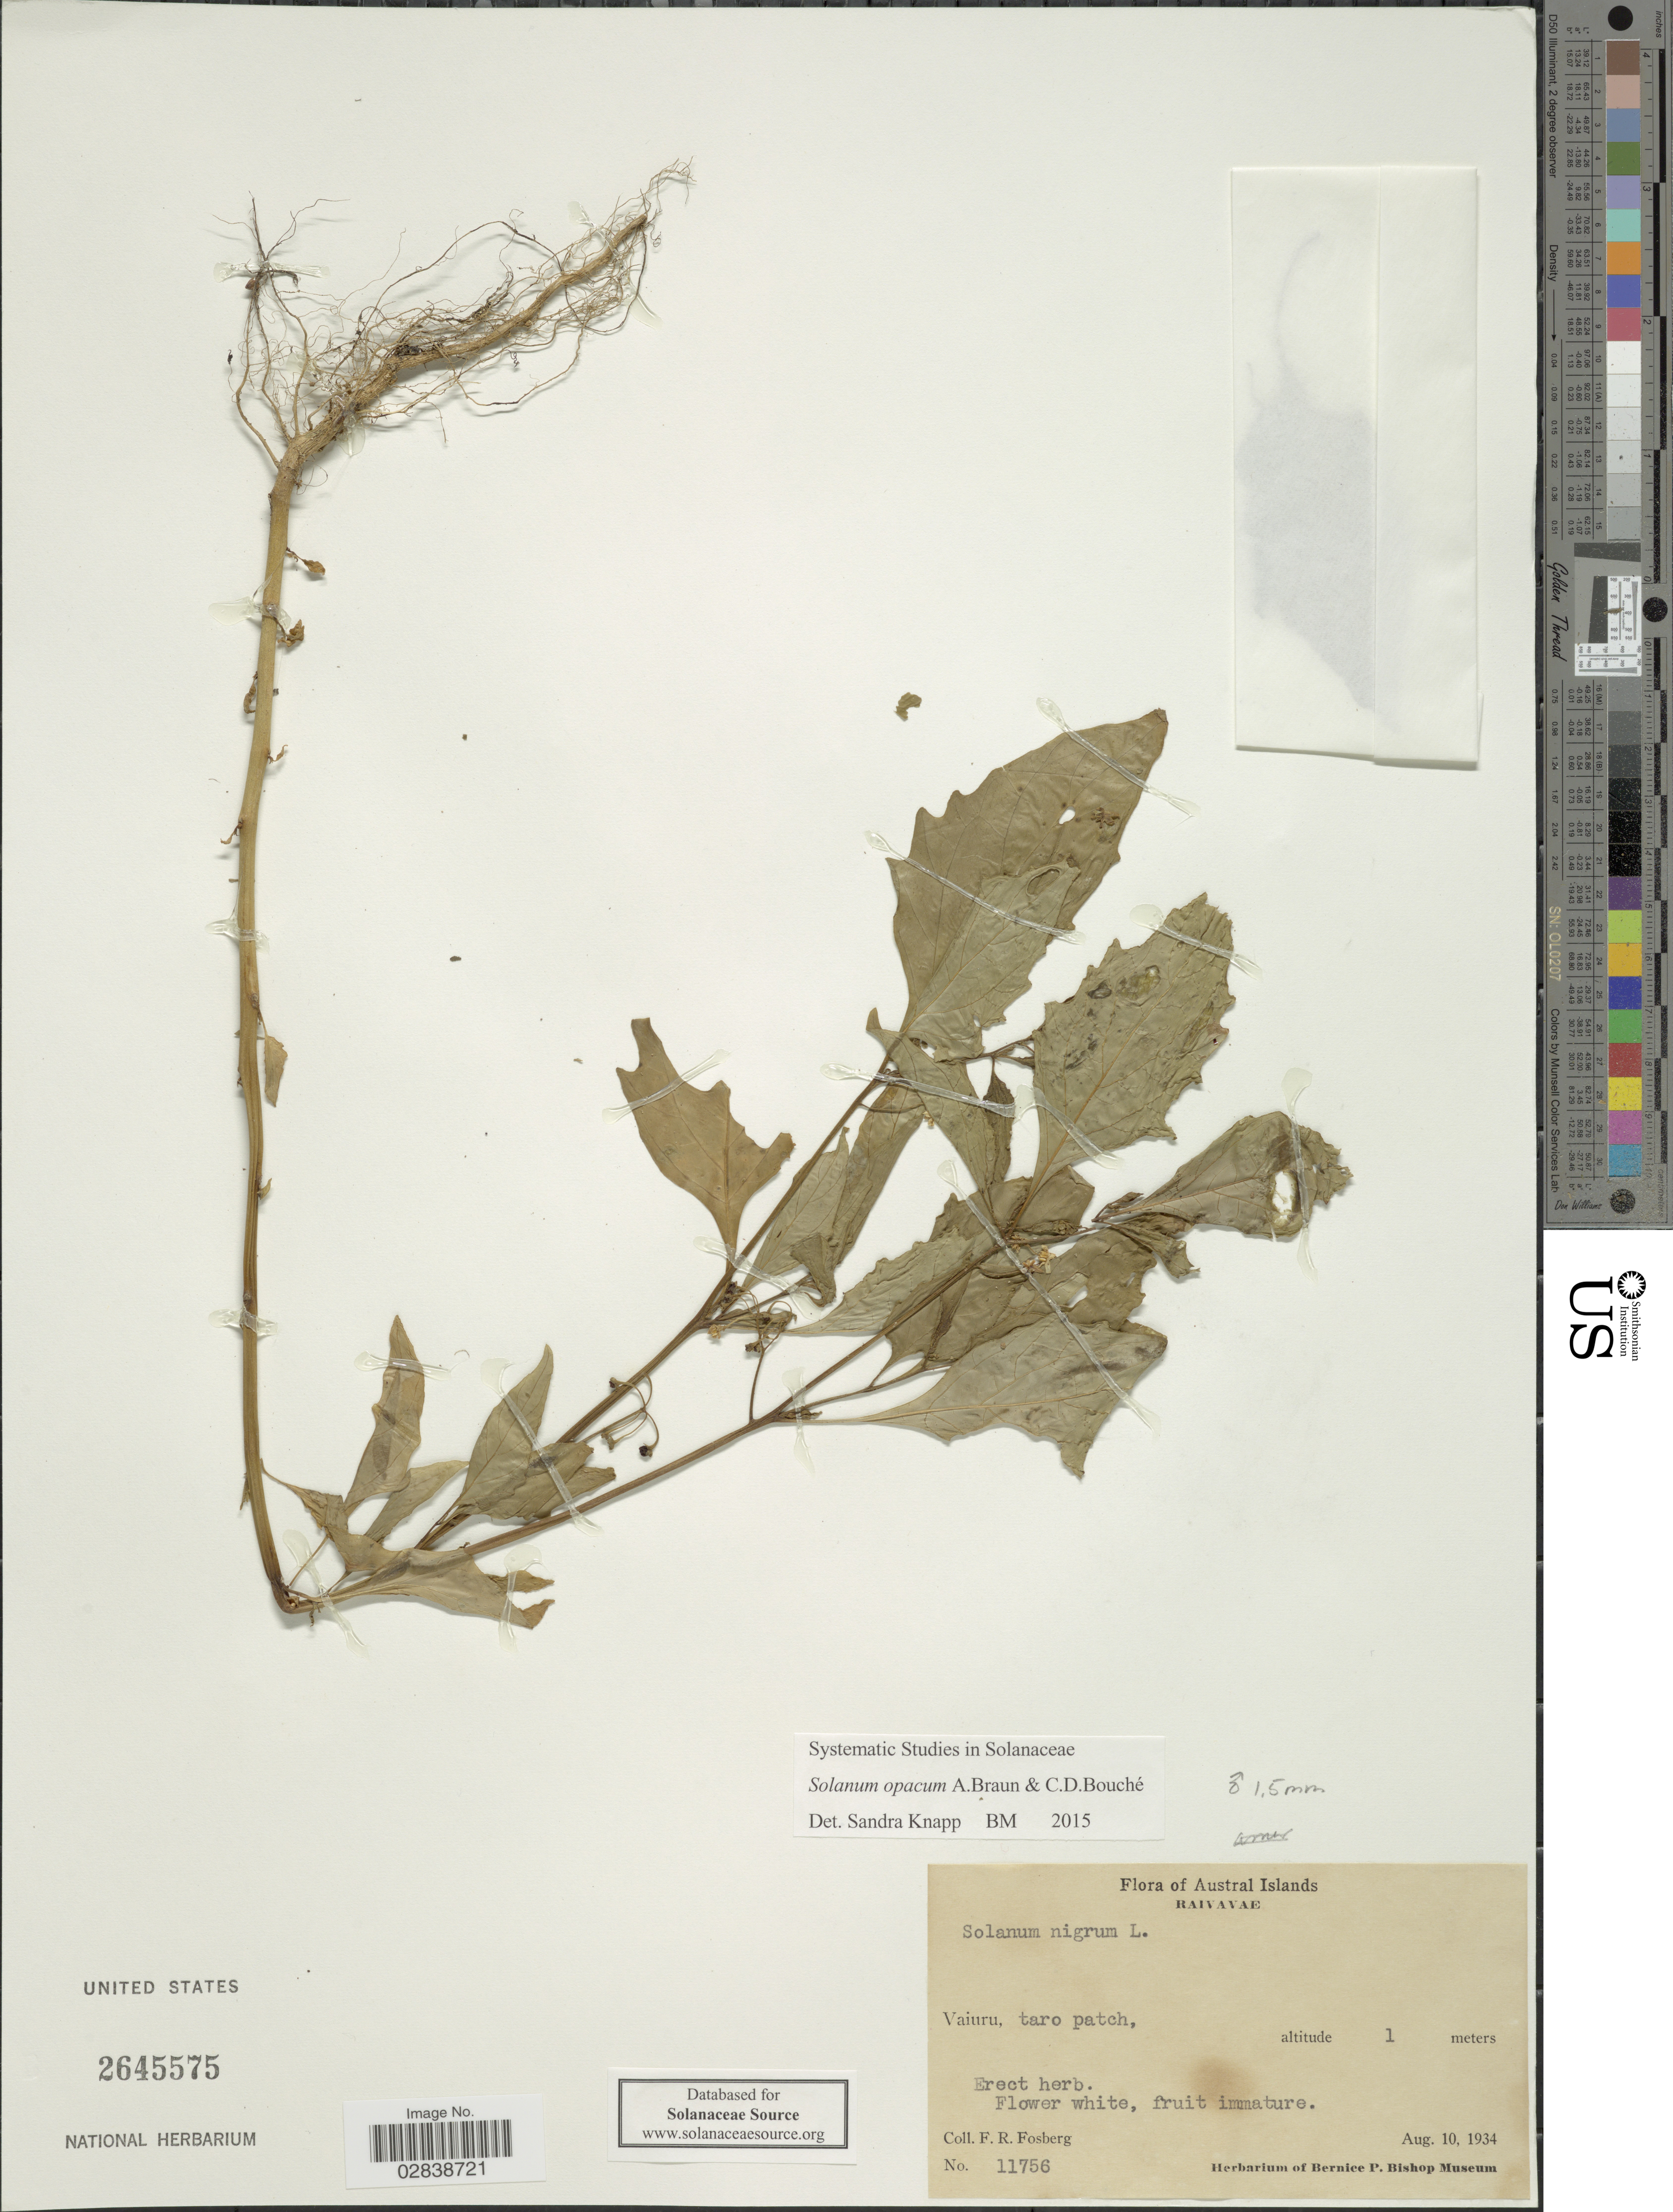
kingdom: Plantae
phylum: Tracheophyta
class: Magnoliopsida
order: Solanales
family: Solanaceae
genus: Solanum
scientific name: Solanum opacum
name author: A. Braun & C.D. Bouché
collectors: F. R. Fosberg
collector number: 11756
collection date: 1934-08-10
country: French Polynesia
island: Raivavae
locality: Austral Islands. Raivavae. Vaiuru, taro patch.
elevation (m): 1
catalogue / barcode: US 2645575